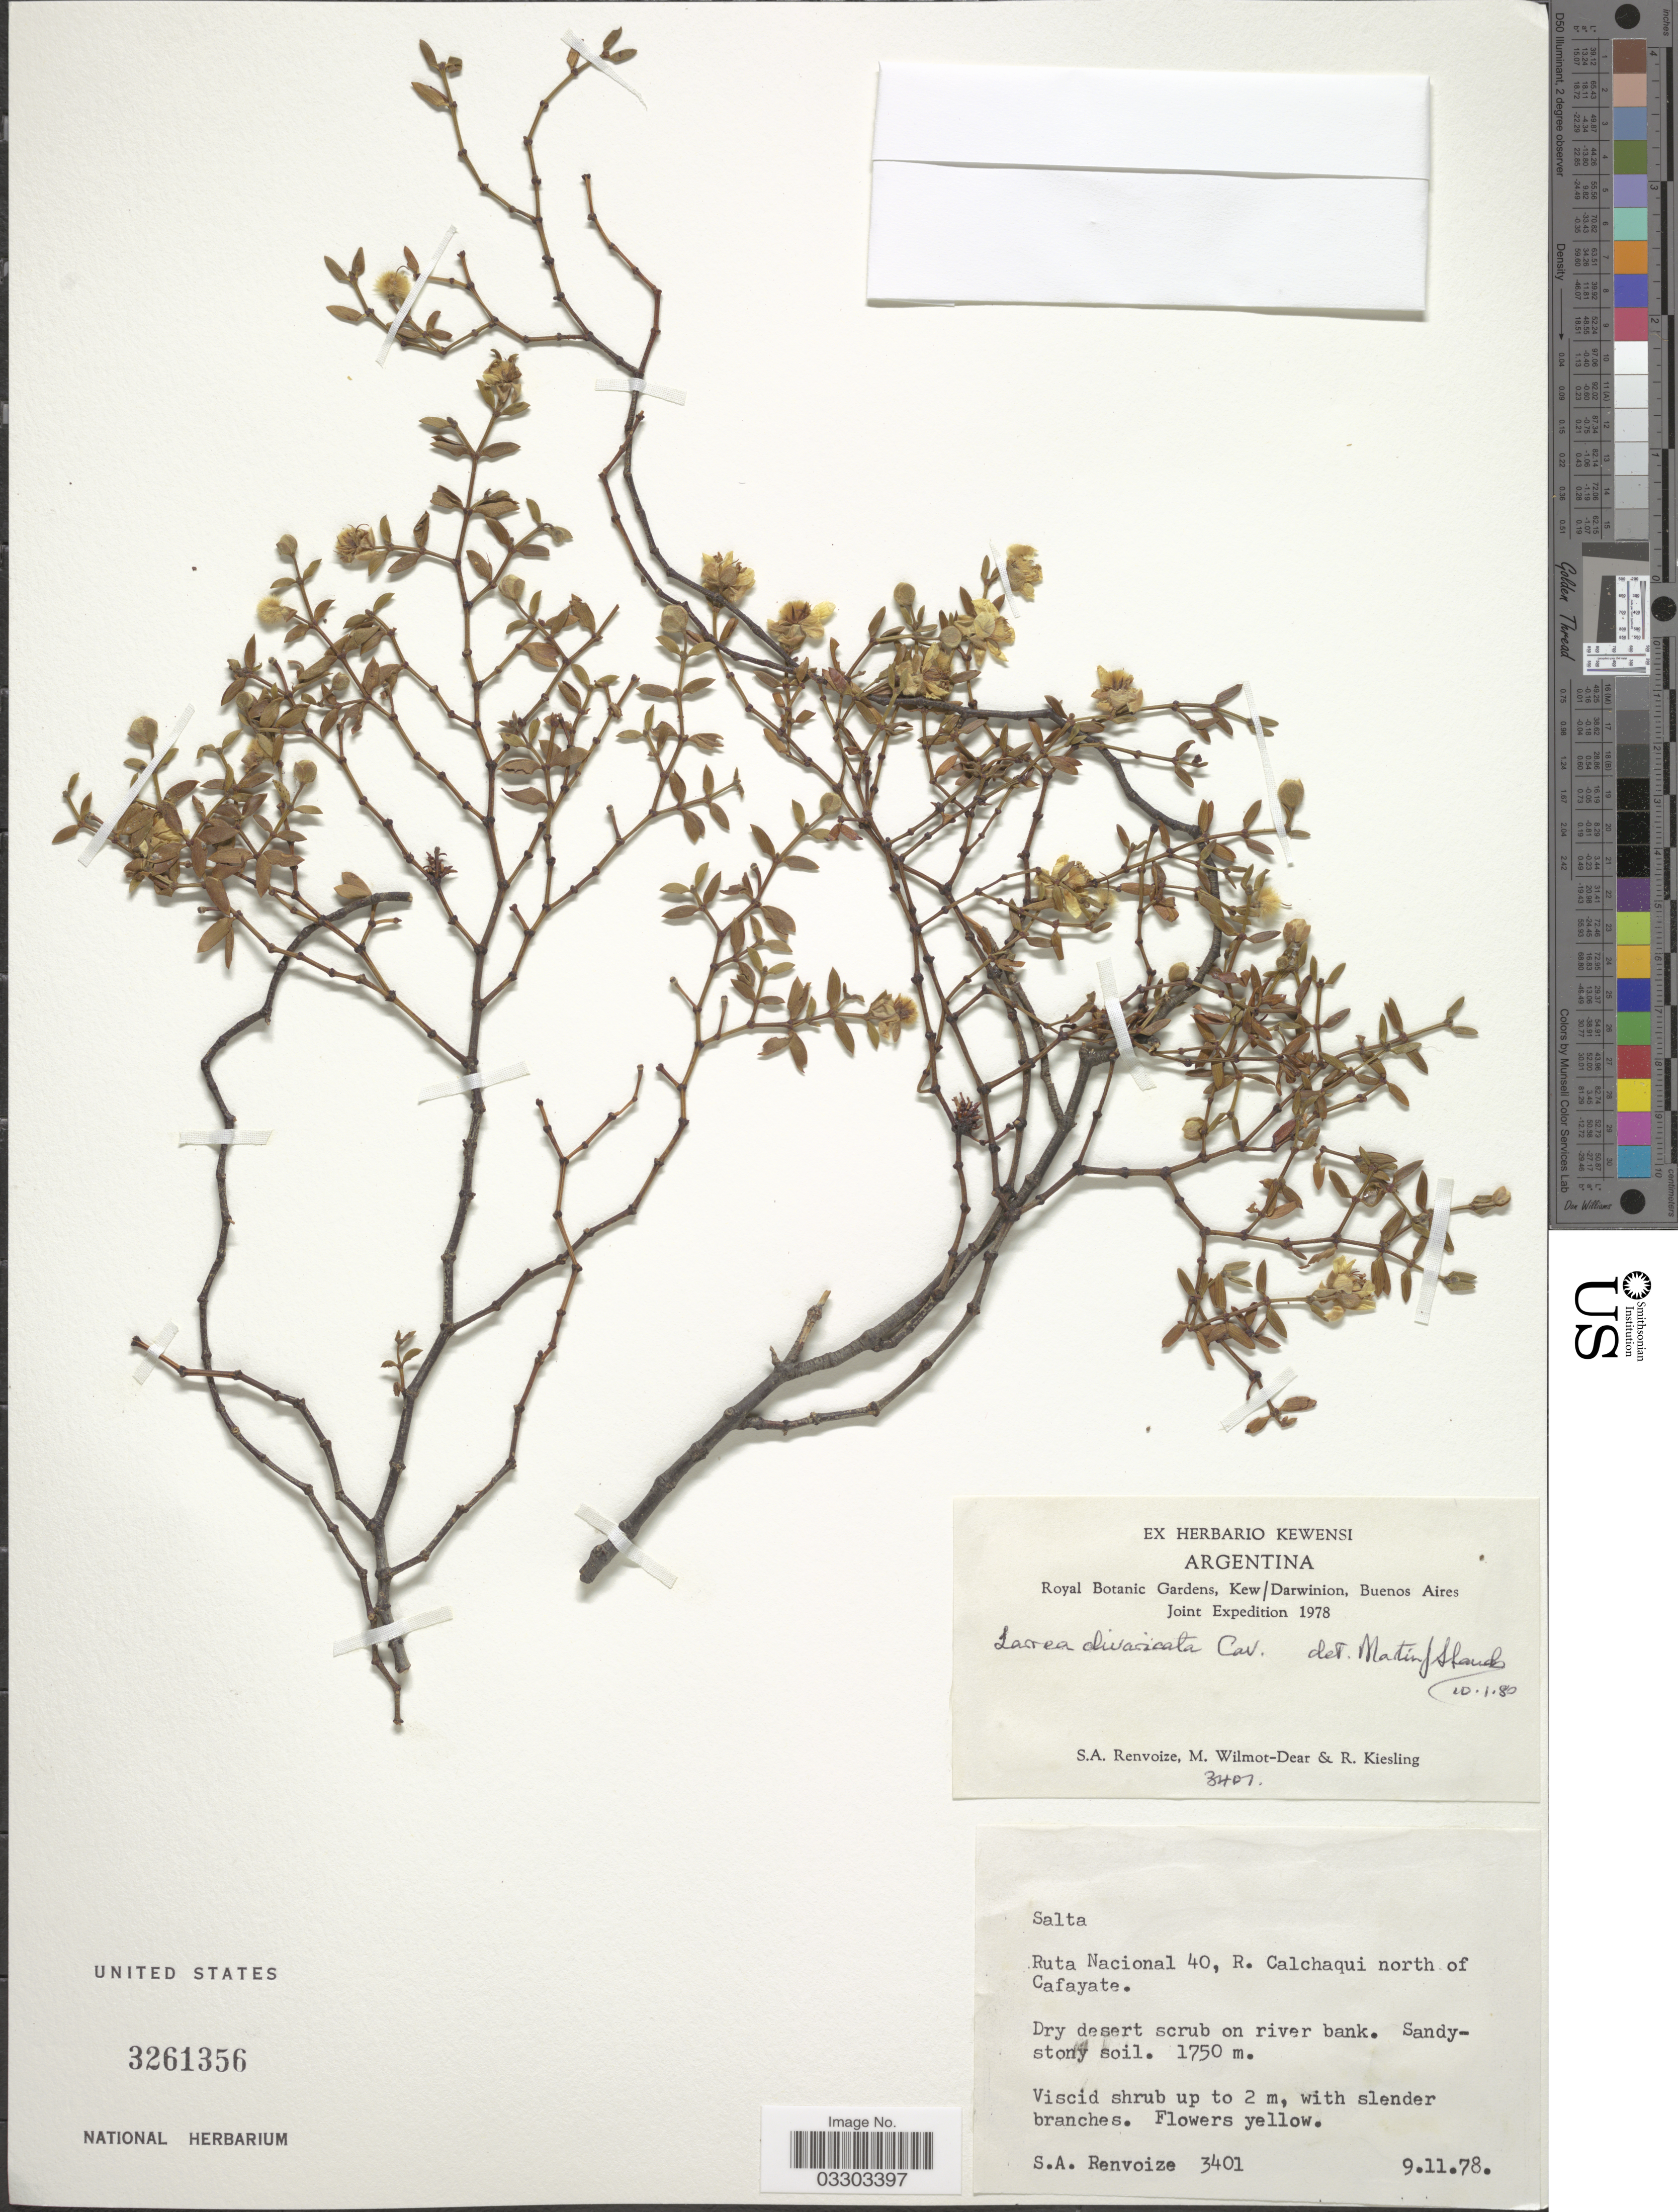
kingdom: Plantae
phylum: Tracheophyta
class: Magnoliopsida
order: Zygophyllales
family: Zygophyllaceae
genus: Larrea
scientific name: Larrea divaricata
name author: Cav.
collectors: S. A. Renvoize, M. Wilmot-Dear & R. Kiesling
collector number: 3401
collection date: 1978-11-09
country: Argentina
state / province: Salta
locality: Ruta Nacional 40, R. Calchaqui north of Cafayate.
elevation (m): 1750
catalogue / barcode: US 3261356